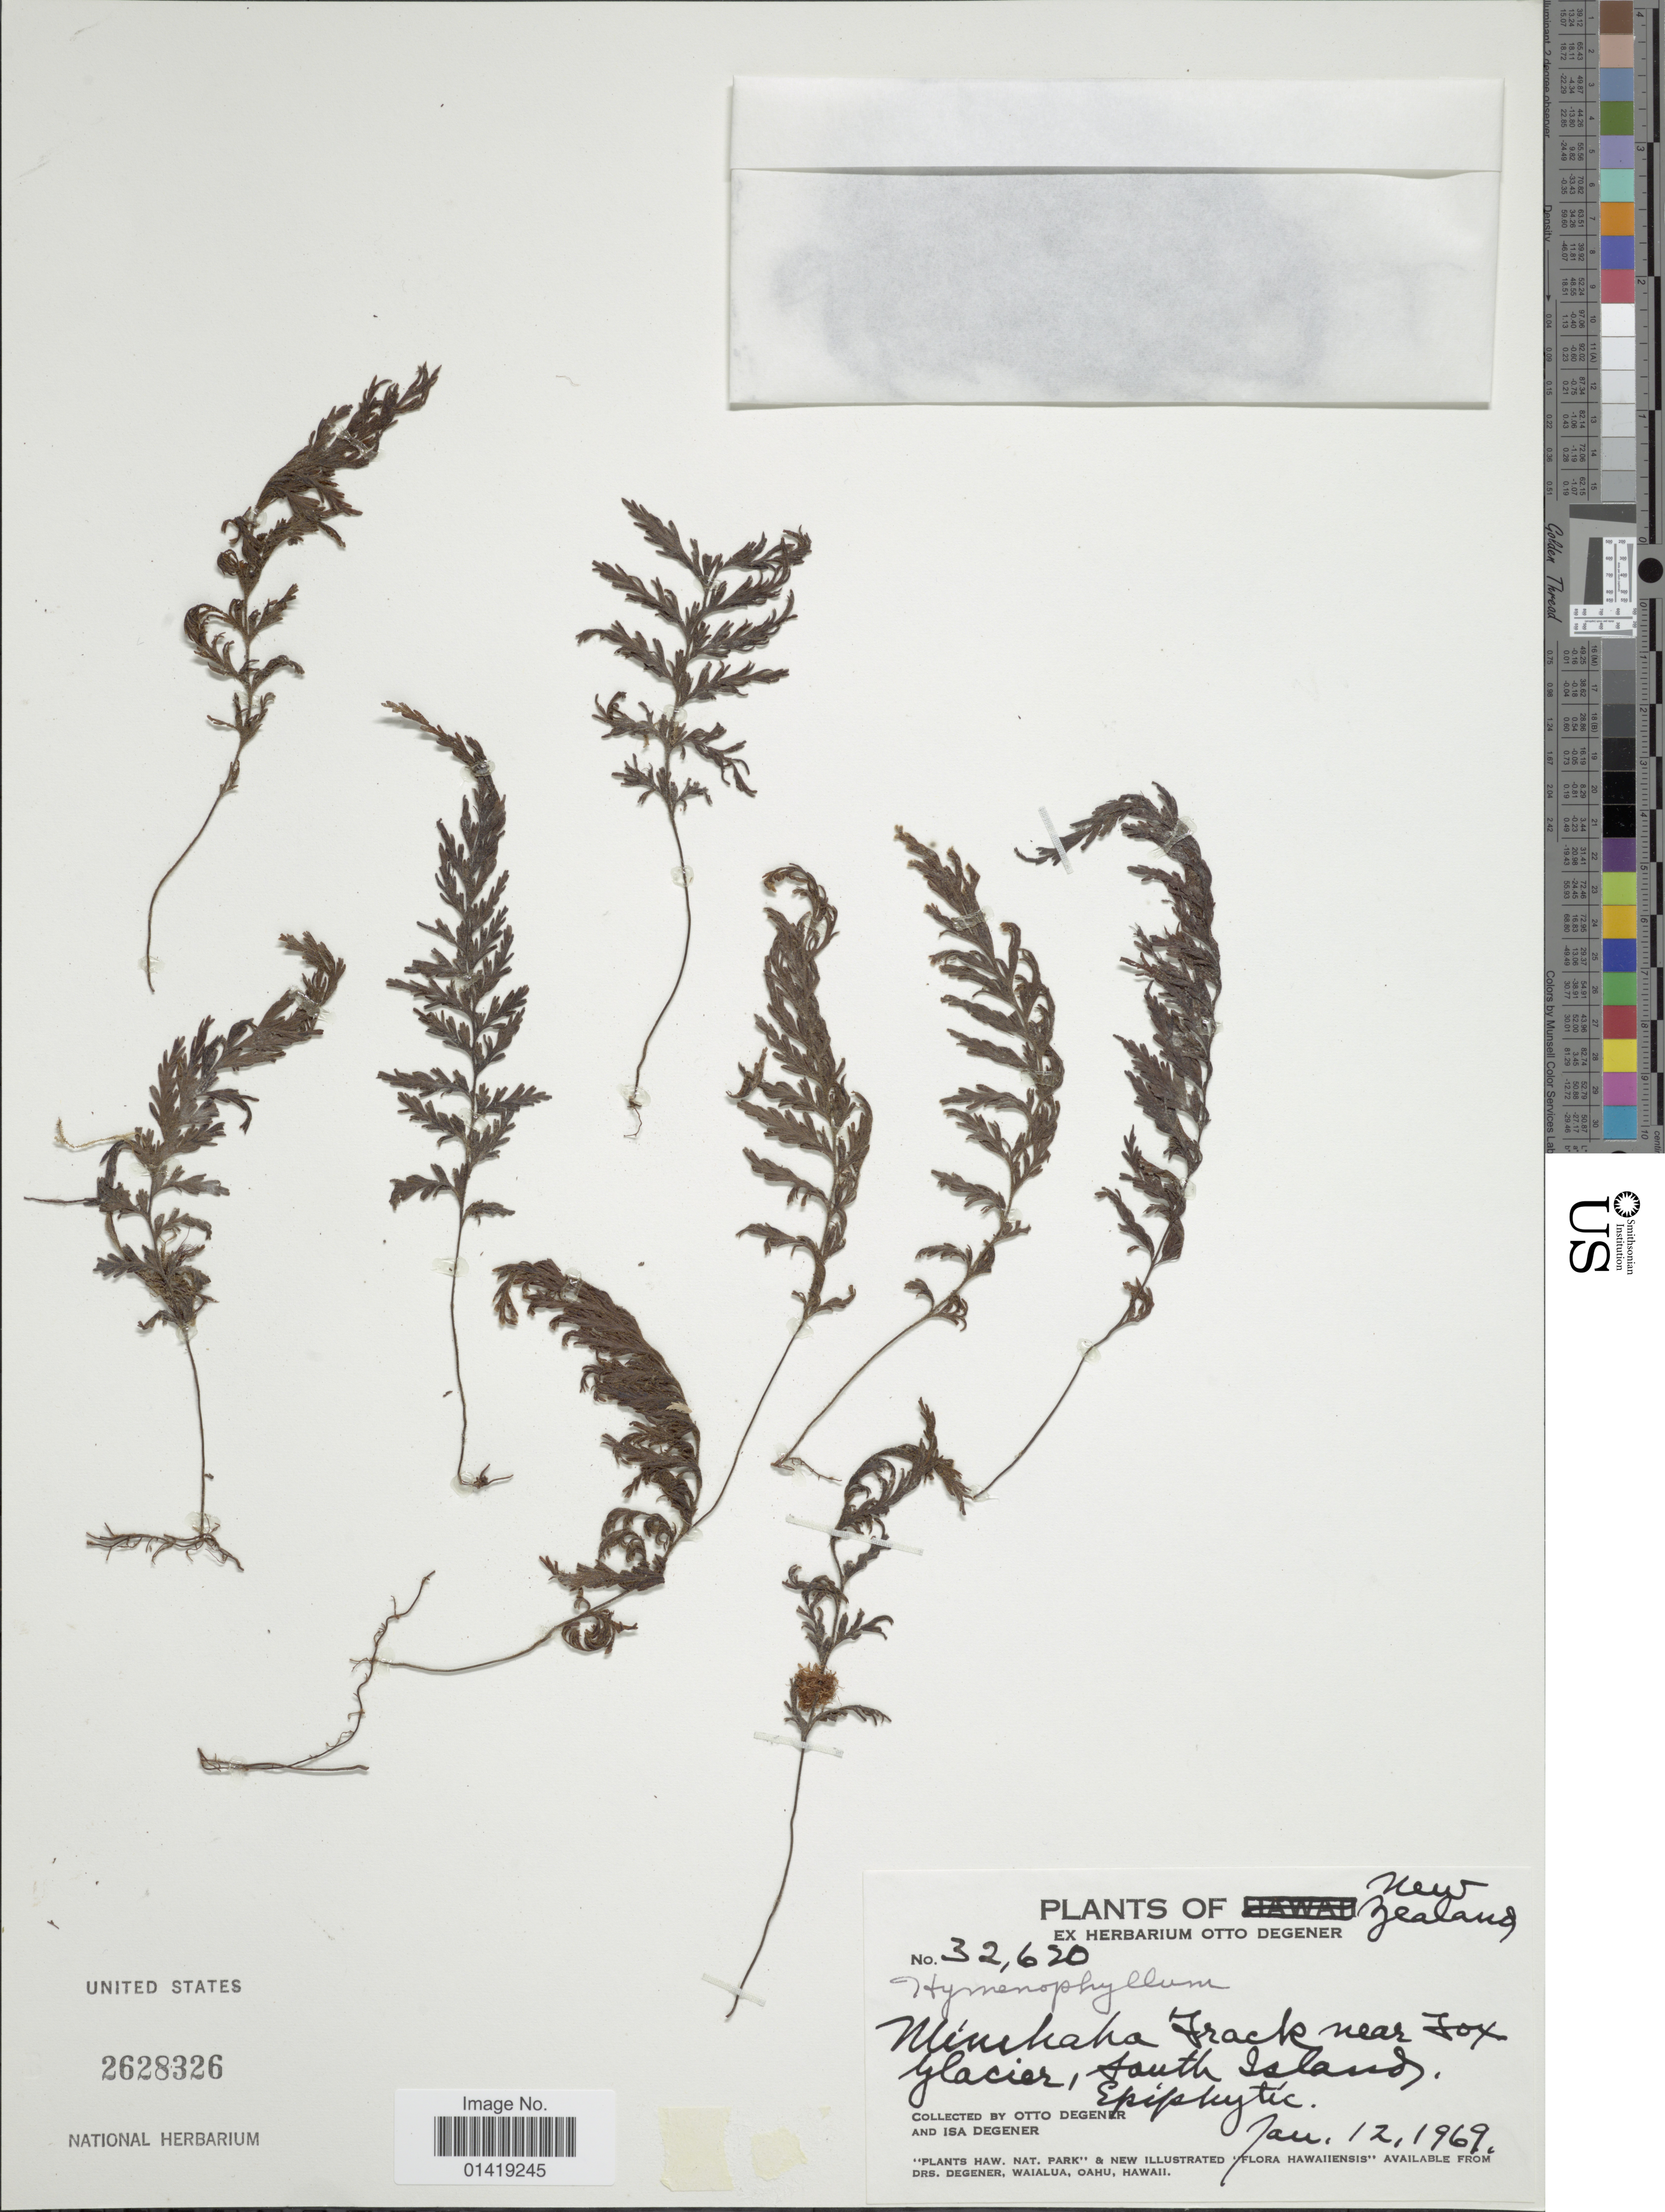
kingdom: Plantae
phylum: Tracheophyta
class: Polypodiopsida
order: Hymenophyllales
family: Hymenophyllaceae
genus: Hymenophyllum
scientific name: Hymenophyllum sp.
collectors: O. Degener & I. Degener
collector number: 32620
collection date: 1969-01-12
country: New Zealand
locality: Minihaha track near Fox Glacier south Island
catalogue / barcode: US 2628326